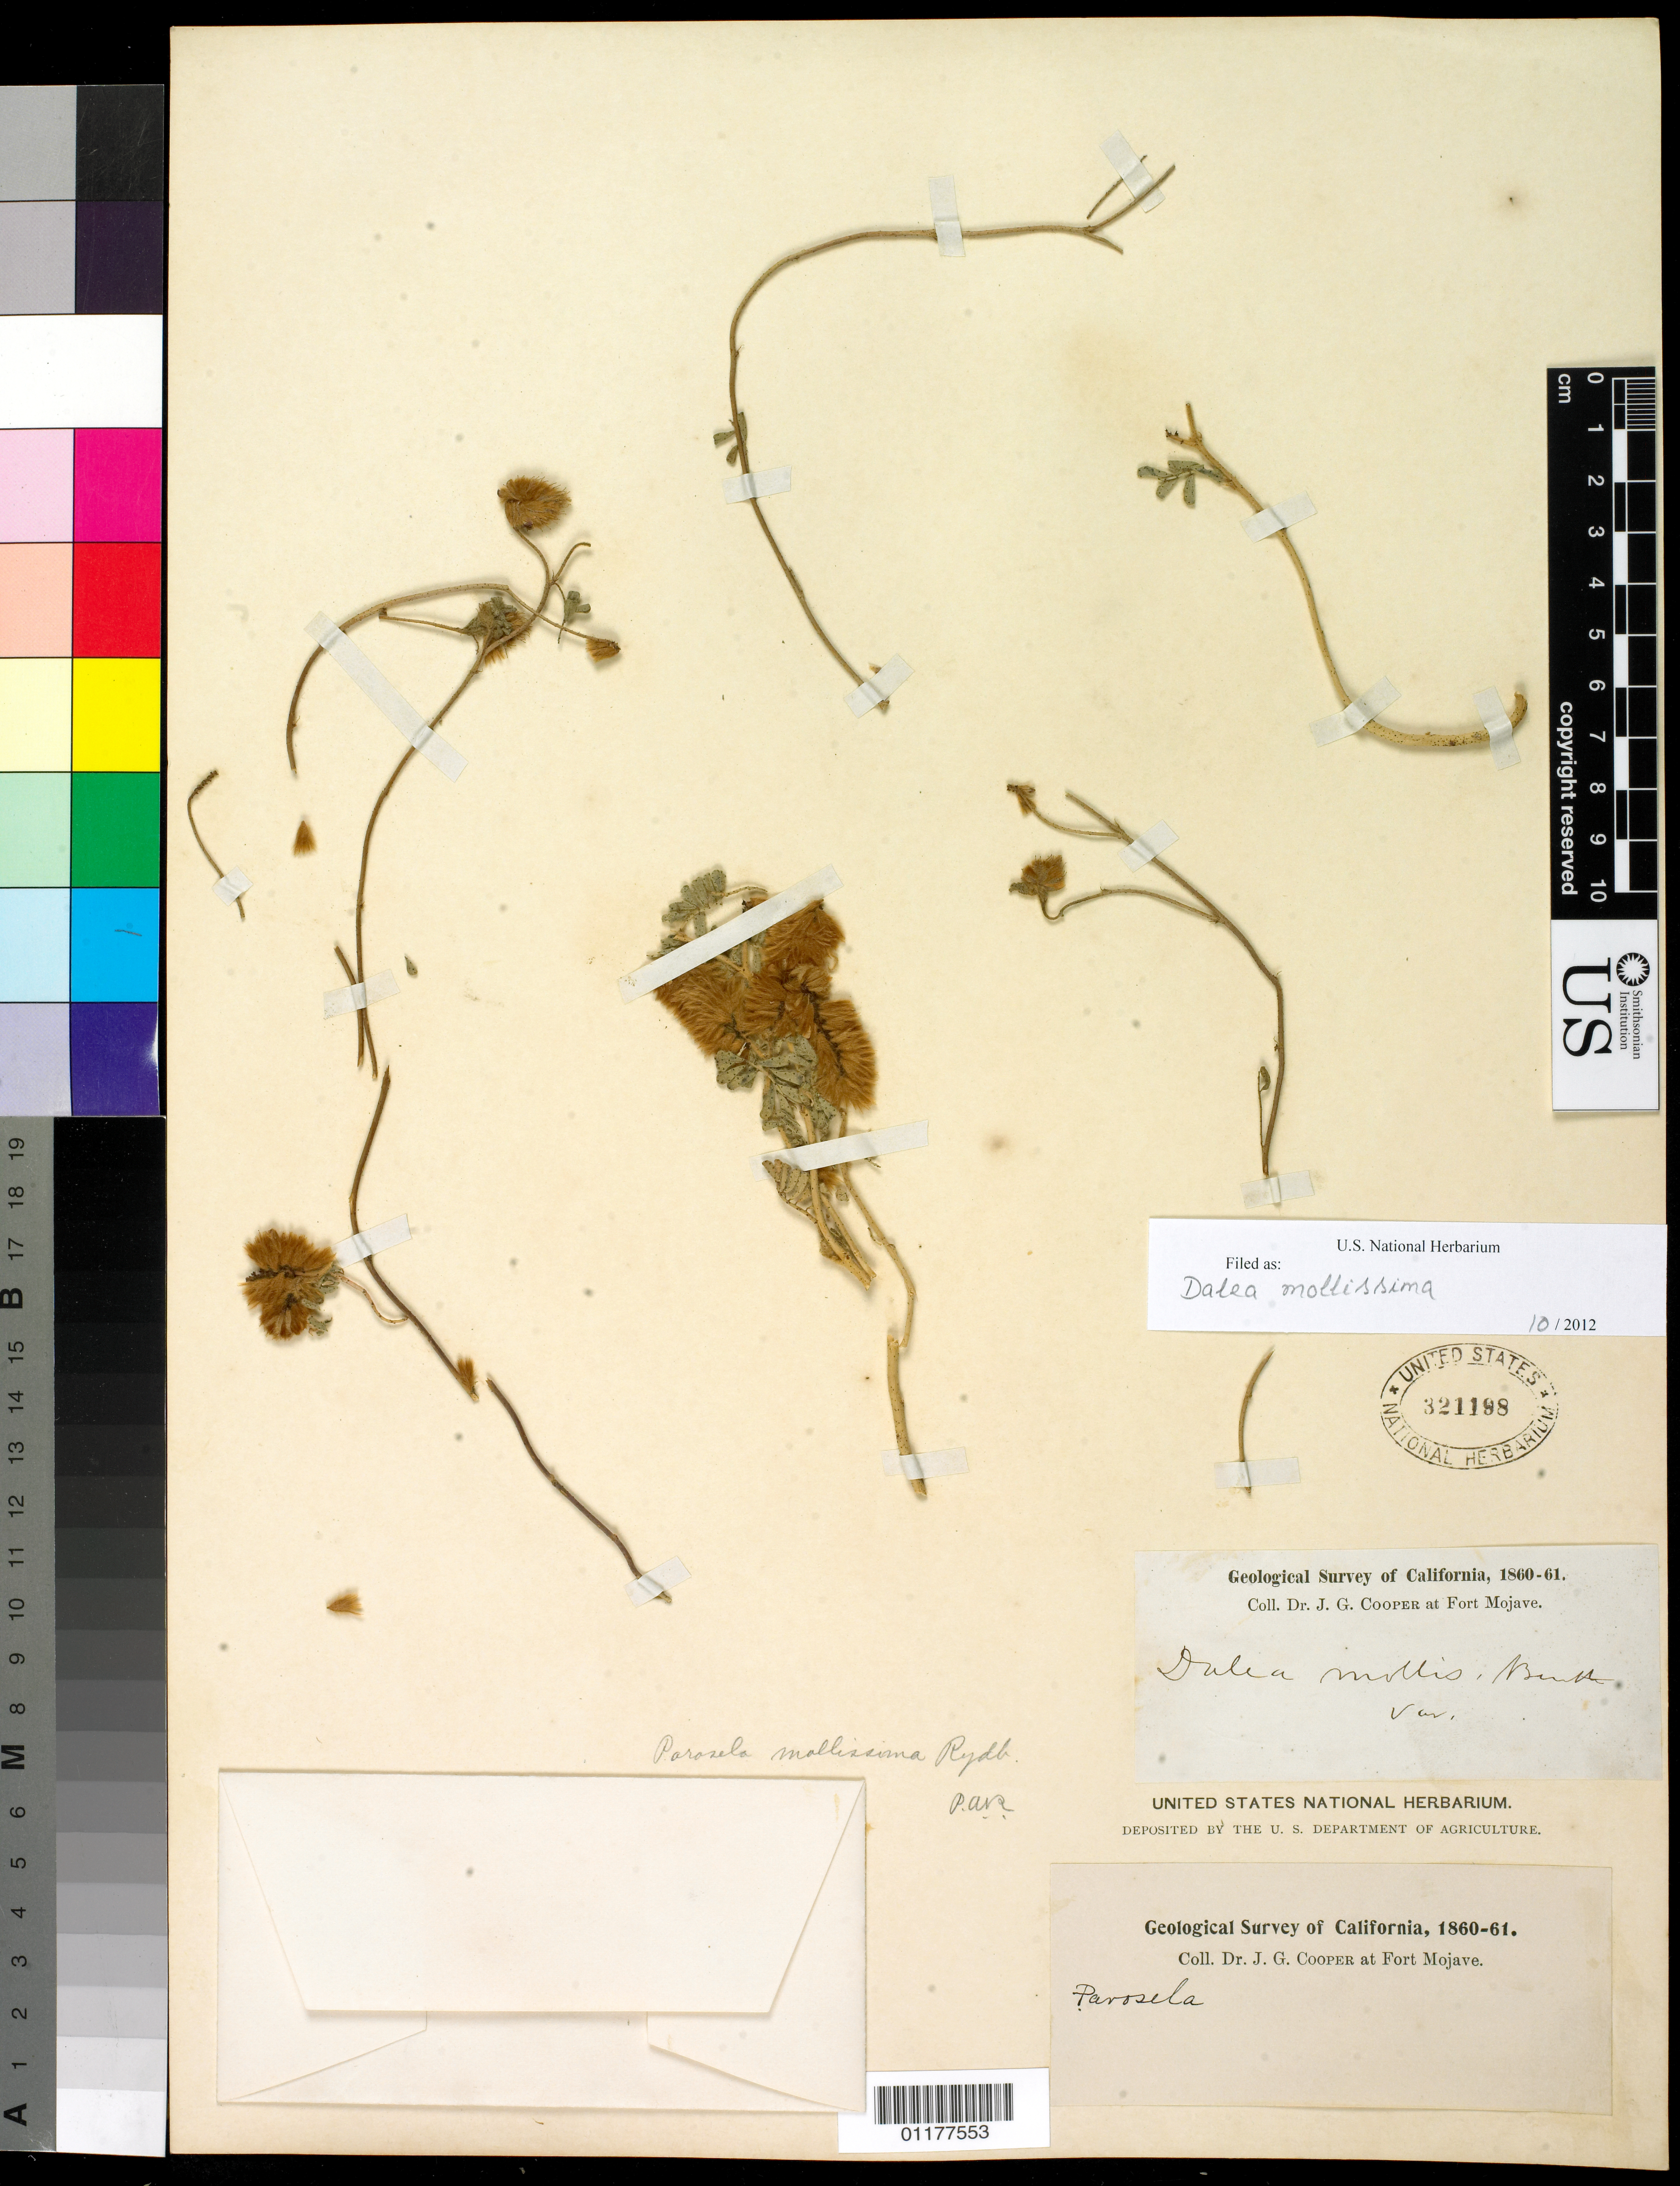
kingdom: Plantae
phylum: Tracheophyta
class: Magnoliopsida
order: Fabales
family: Fabaceae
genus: Dalea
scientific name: Dalea mollissima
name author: (Rydb.) Munz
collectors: J. G. Cooper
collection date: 1860/1861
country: United States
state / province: California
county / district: San Bernardino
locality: Fort Mojave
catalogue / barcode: US 321198